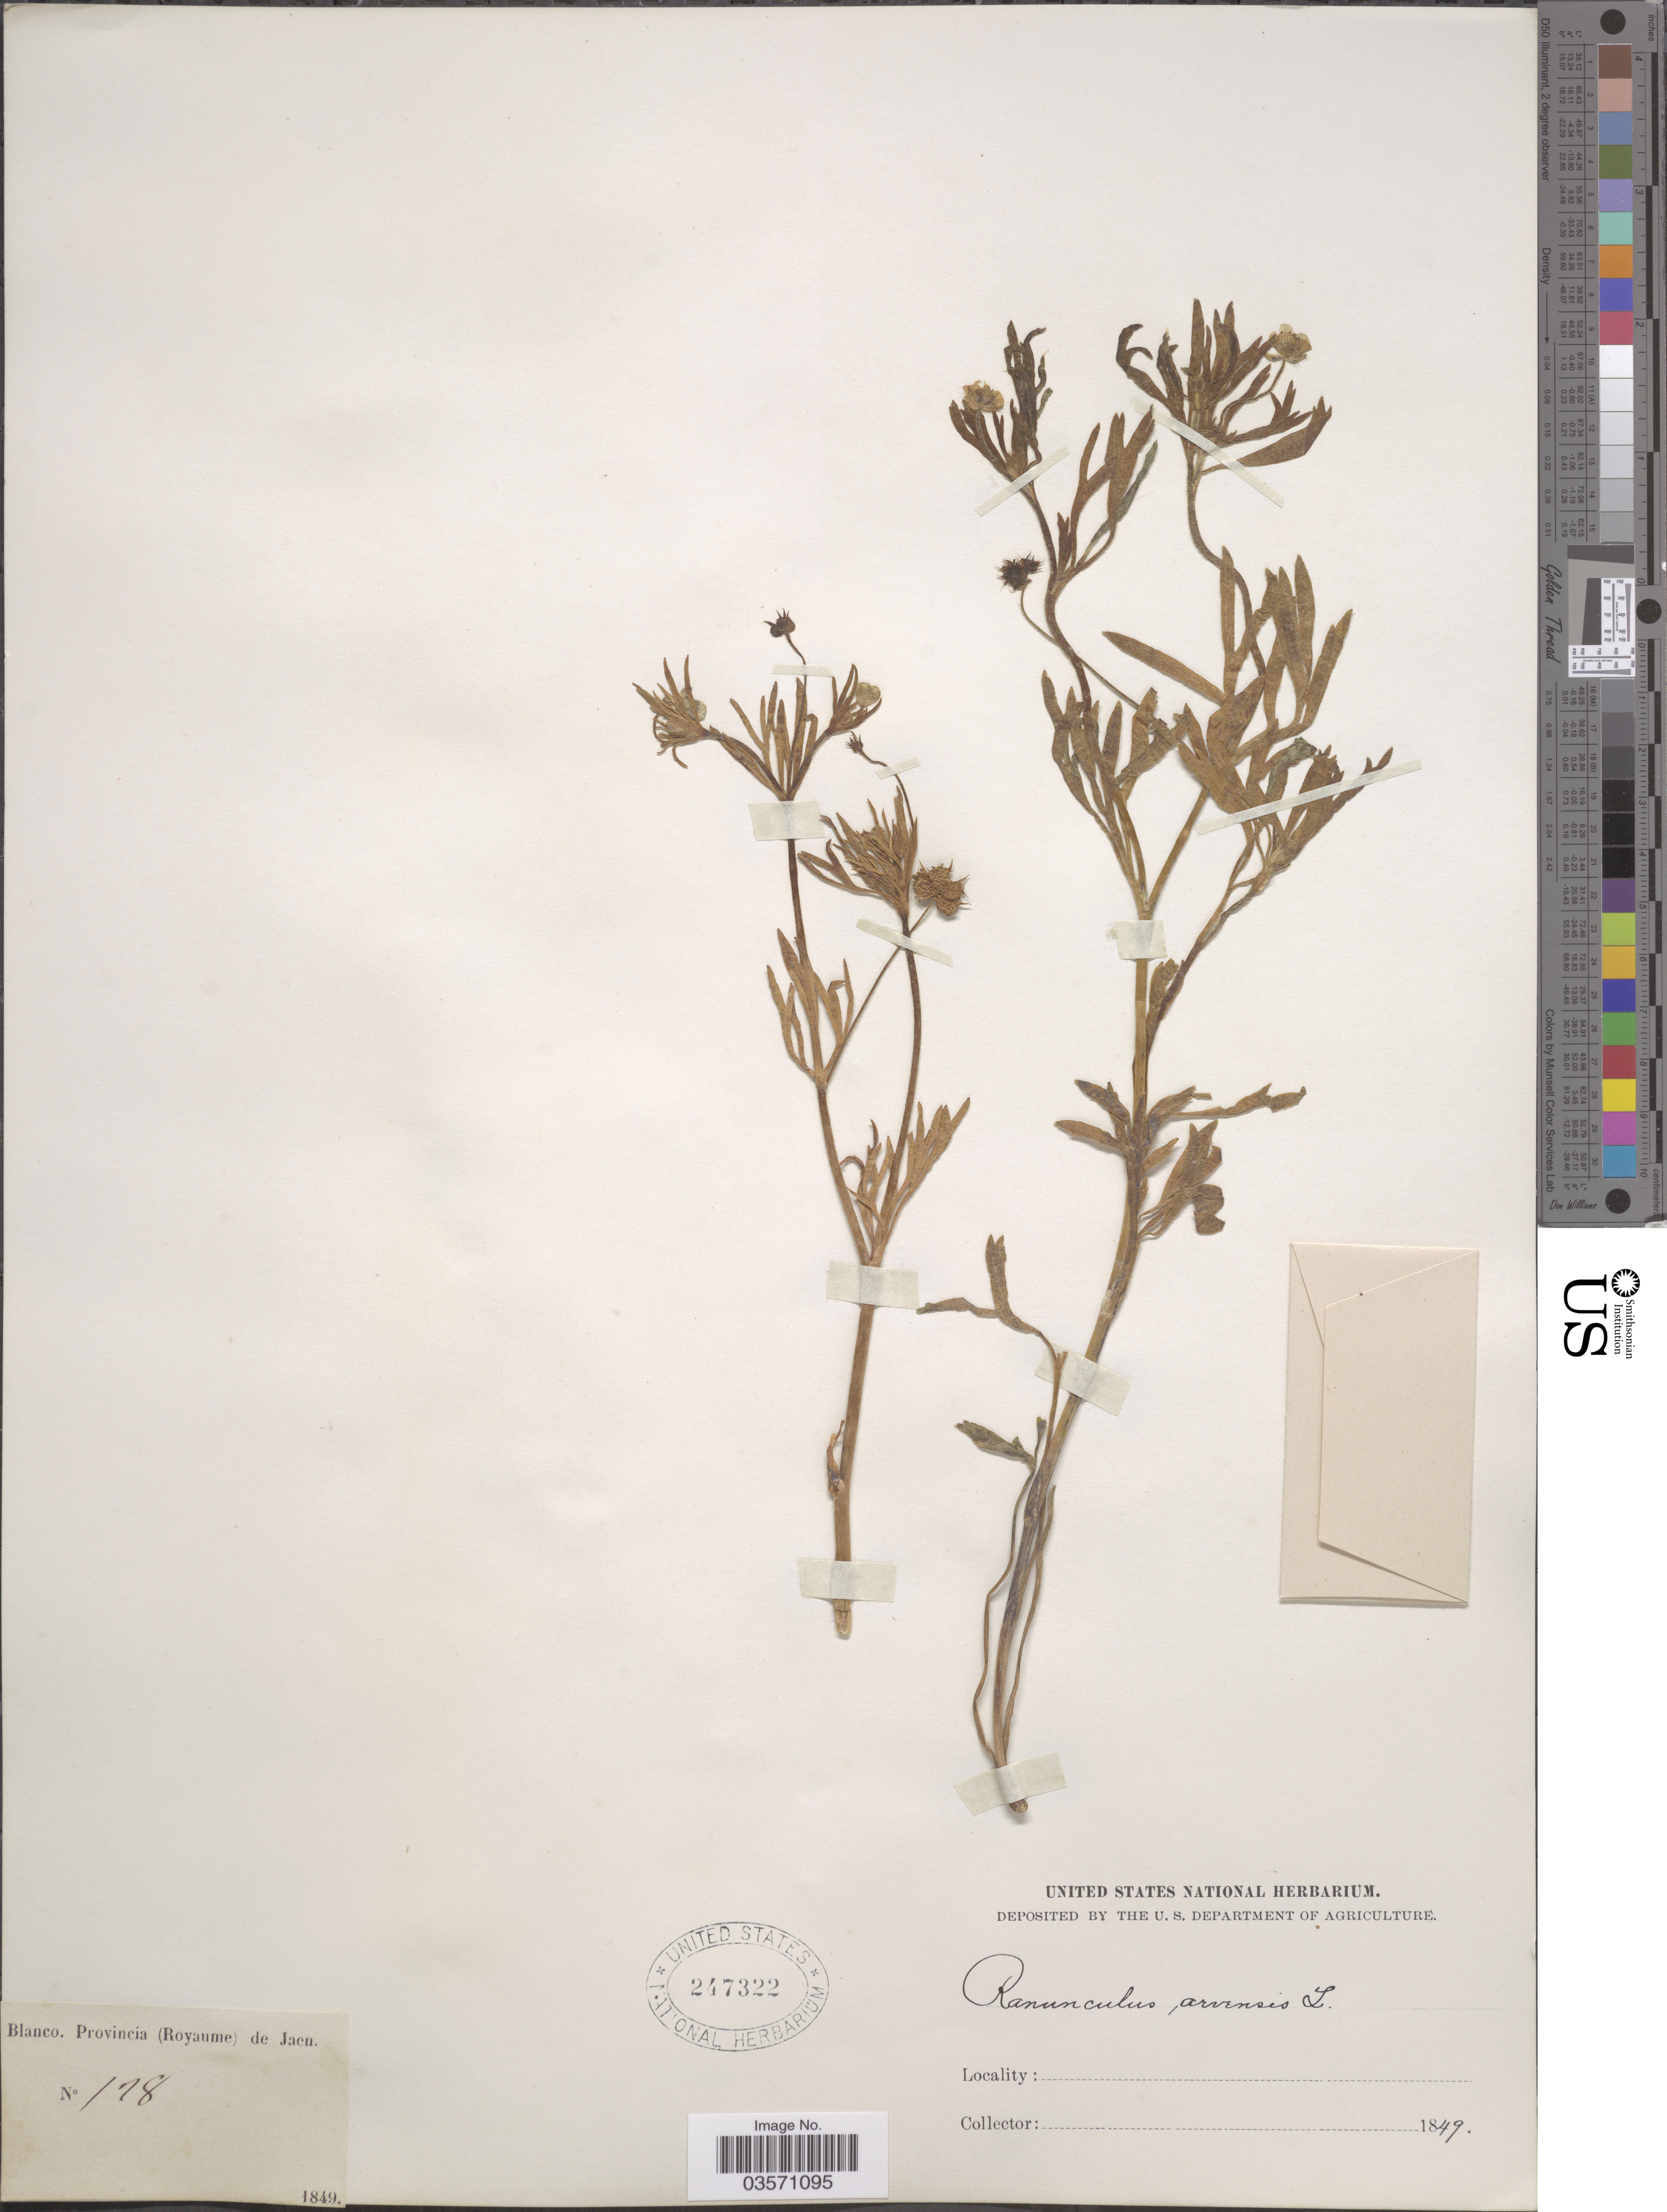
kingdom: Plantae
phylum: Tracheophyta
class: Magnoliopsida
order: Ranunculales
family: Ranunculaceae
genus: Ranunculus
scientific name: Ranunculus arvensis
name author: L.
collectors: Blanco, --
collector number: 178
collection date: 1849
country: Spain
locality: Provincia (Royaume) de Jaen.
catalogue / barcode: US 247322